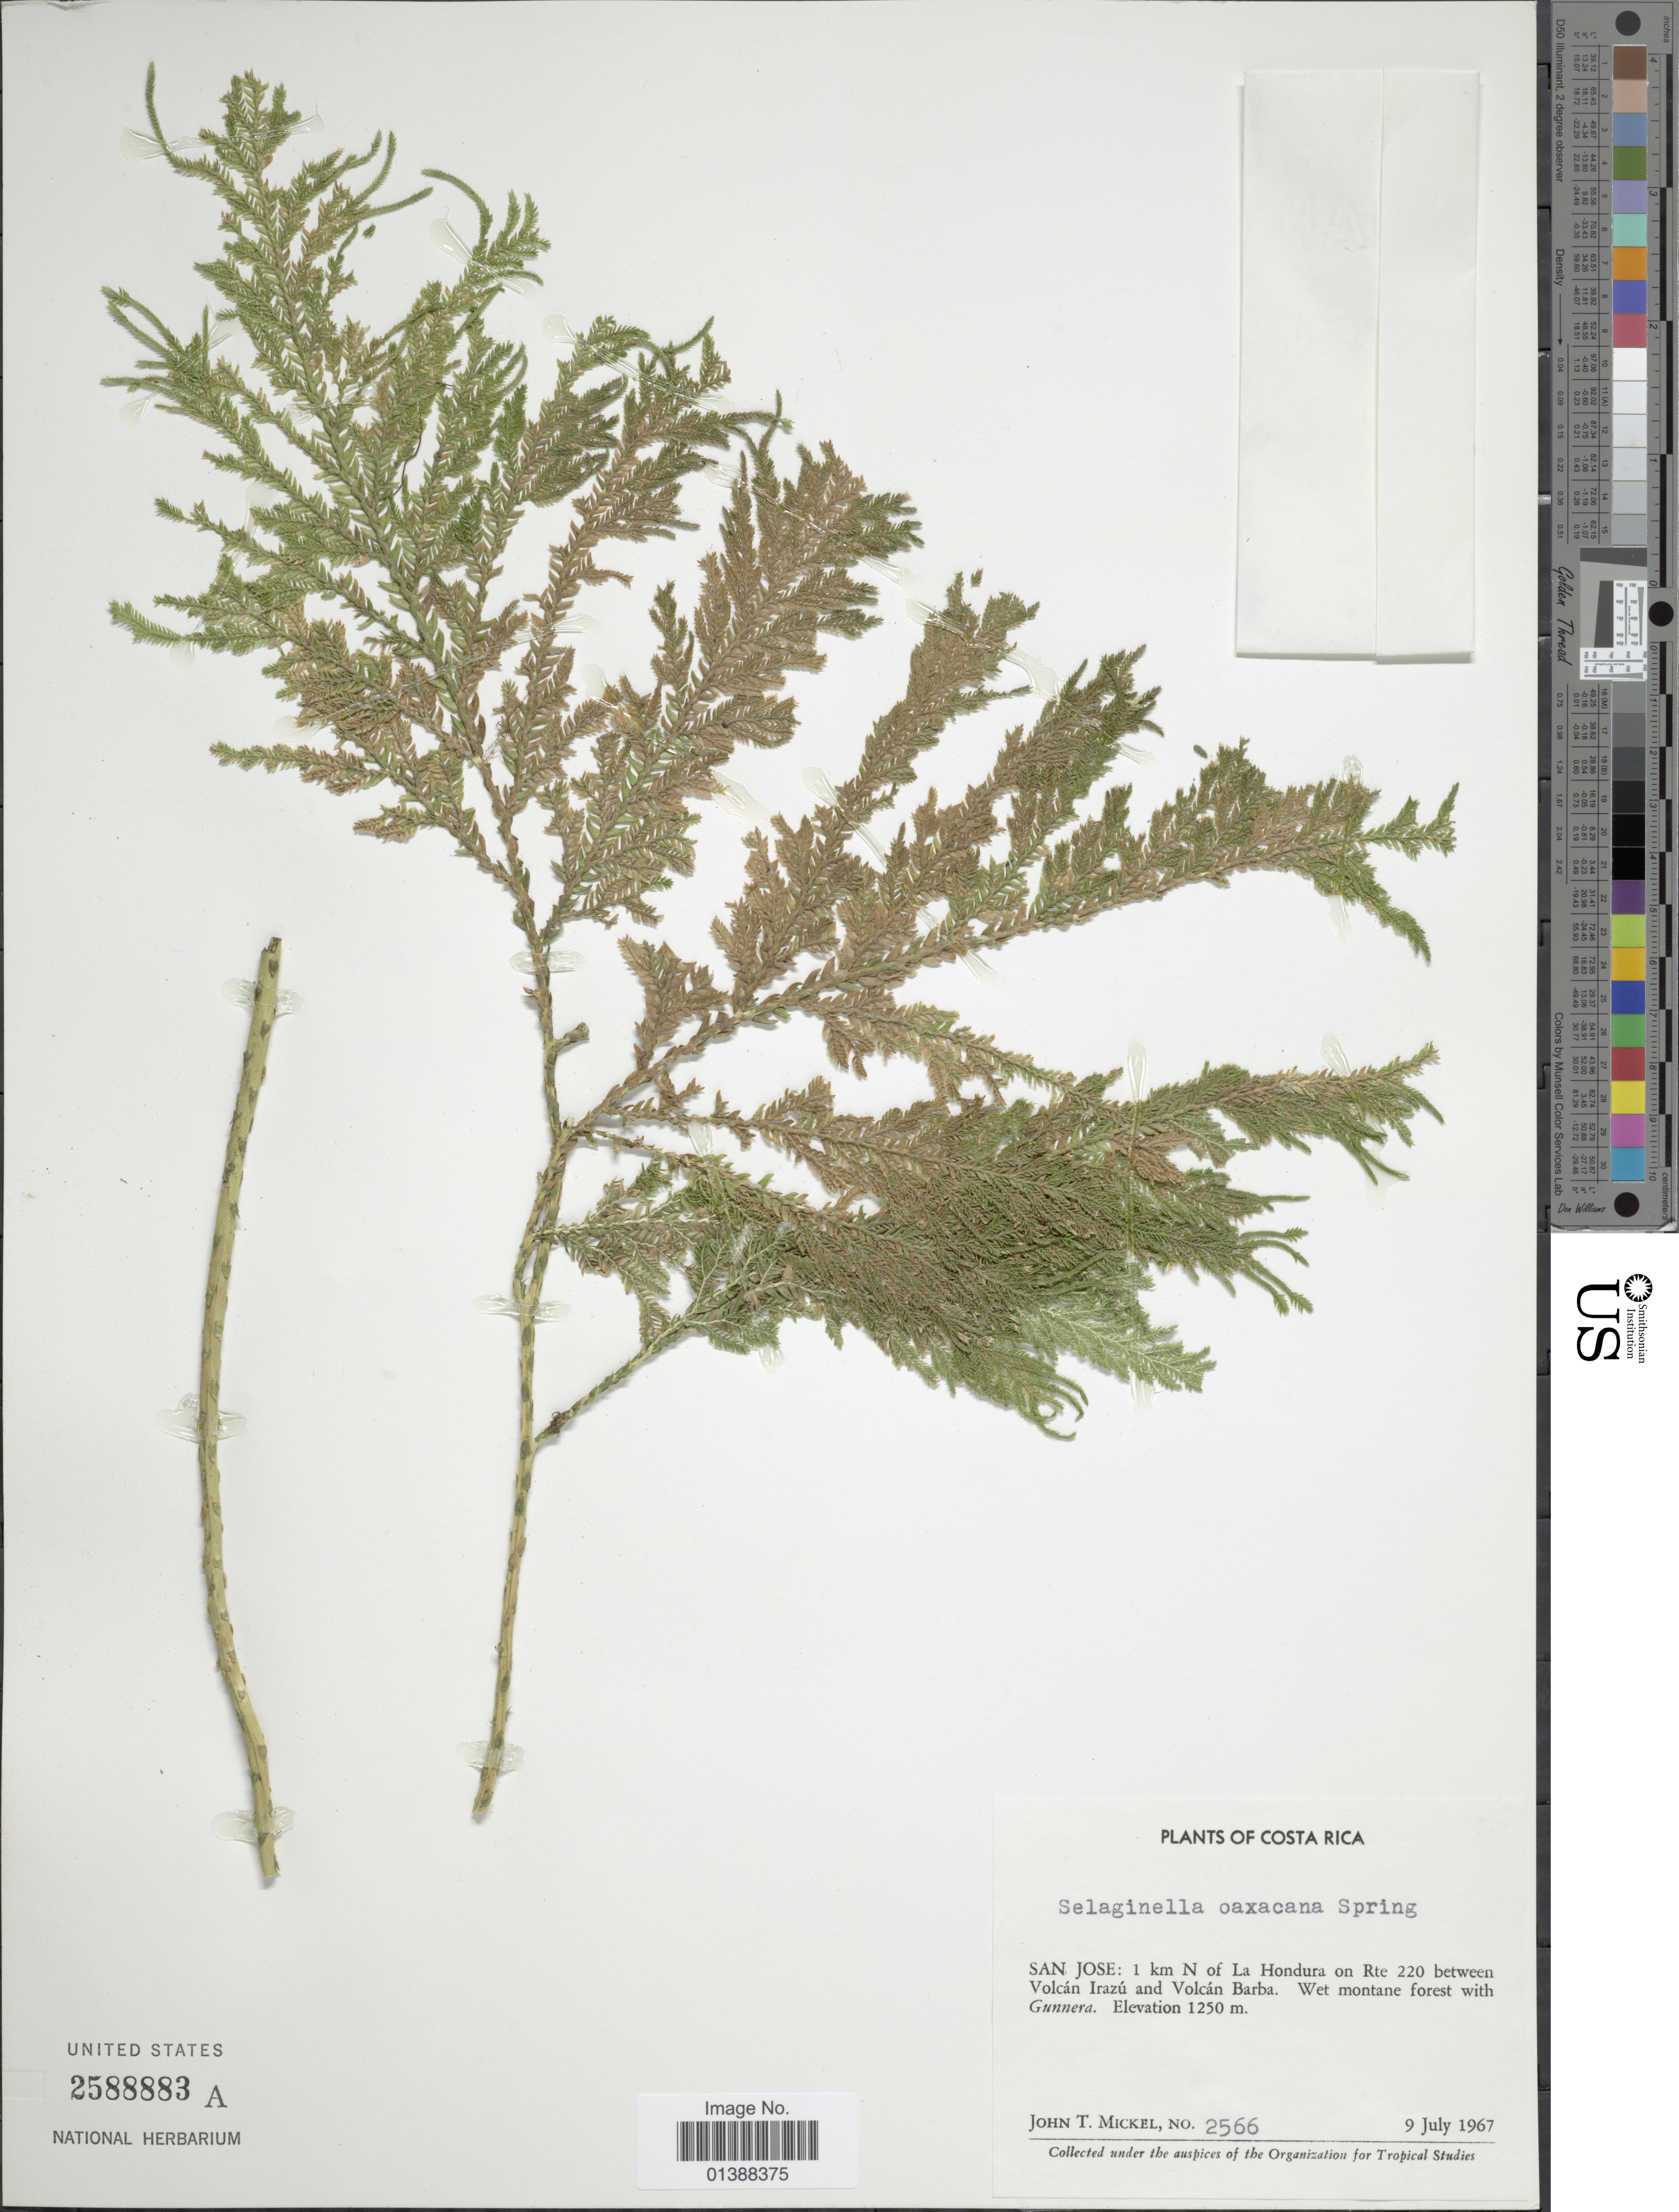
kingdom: Plantae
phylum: Tracheophyta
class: Lycopodiopsida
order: Selaginellales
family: Selaginellaceae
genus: Selaginella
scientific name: Selaginella oaxacana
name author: Spring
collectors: J. T. Mickel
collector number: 2566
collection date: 1967-07-09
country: Costa Rica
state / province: San José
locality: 1 km N of La Hondura on Rte 220 between Volcán Irazú and Volcan Barba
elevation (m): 1250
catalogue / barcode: US 2588883A